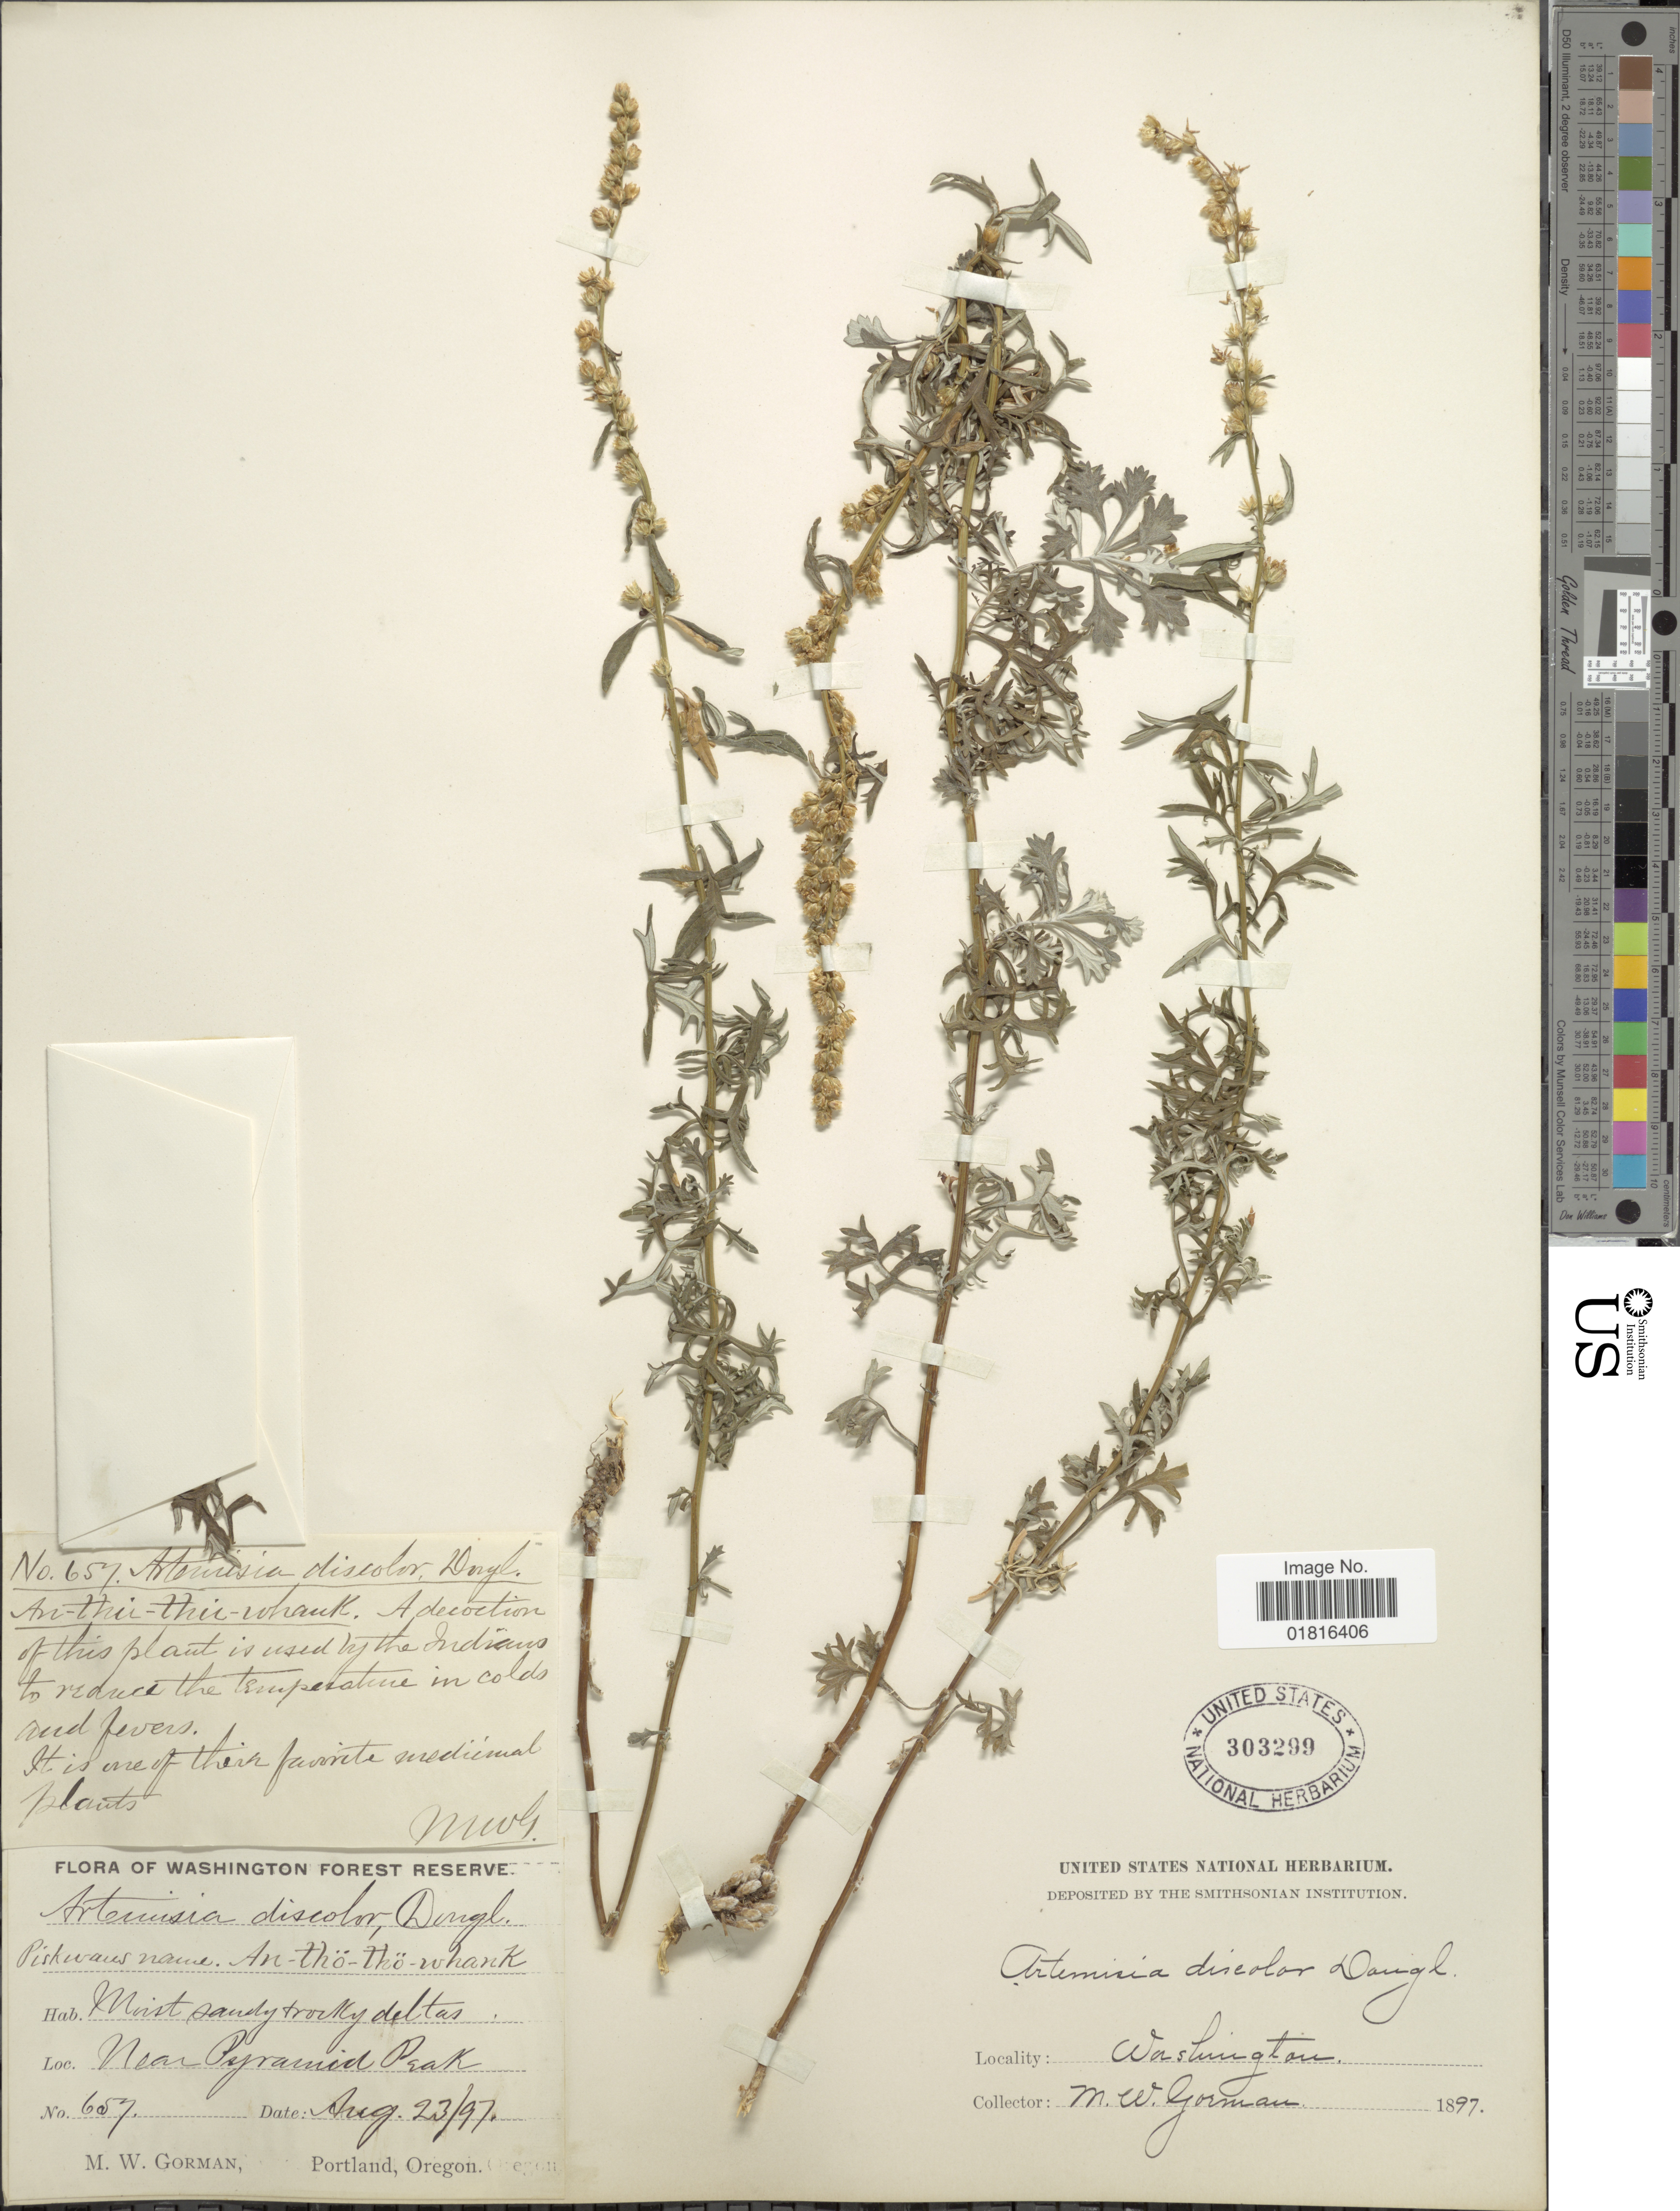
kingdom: Plantae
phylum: Tracheophyta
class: Magnoliopsida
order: Asterales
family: Asteraceae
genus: Artemisia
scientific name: Artemisia michauxiana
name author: Besser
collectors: M. W. Gorman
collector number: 657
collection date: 1897-08-23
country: United States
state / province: Washington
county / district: Kittitas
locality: Moist sandy + rocky deltas, Near Pyramid Peak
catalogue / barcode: US 303299